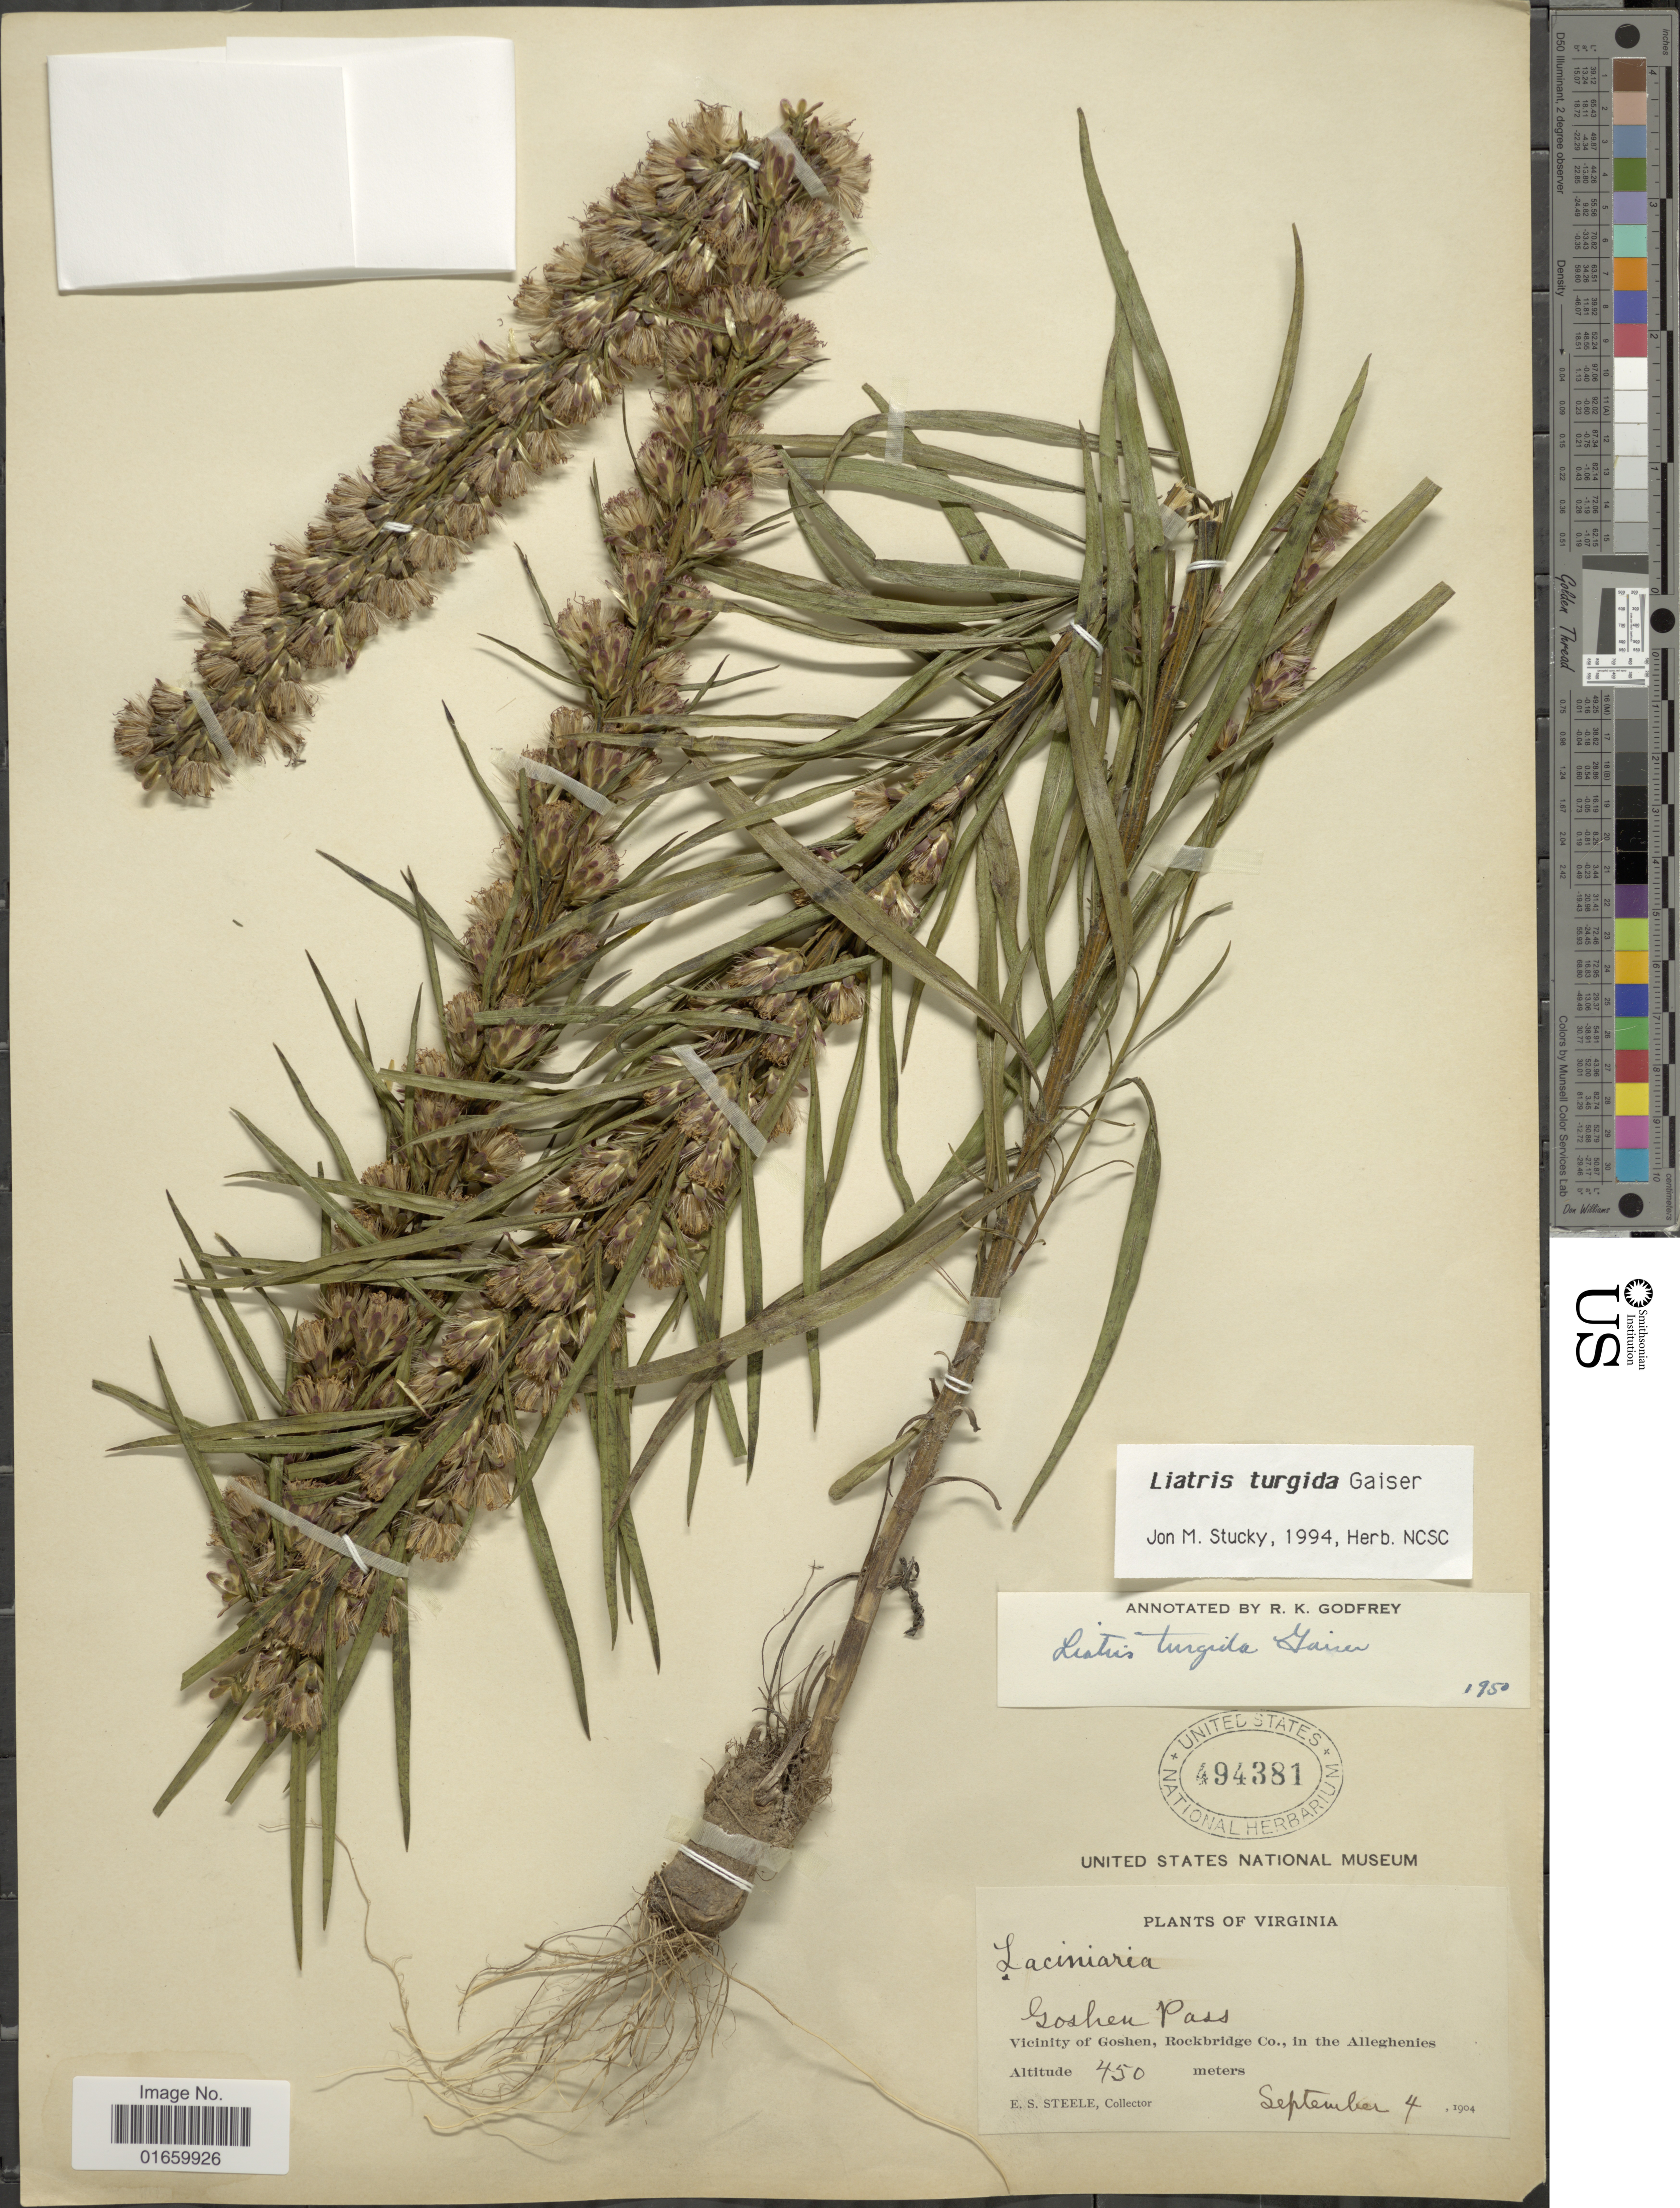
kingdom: Plantae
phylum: Tracheophyta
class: Magnoliopsida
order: Asterales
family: Asteraceae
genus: Liatris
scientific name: Liatris turgida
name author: Gaiser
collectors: E. Steele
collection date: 1904-09-04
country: United States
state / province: Virginia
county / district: Rockbridge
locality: Vicinity of Goshen, Rockbridge Co., in the Alleghenies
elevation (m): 450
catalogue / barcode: US 494381